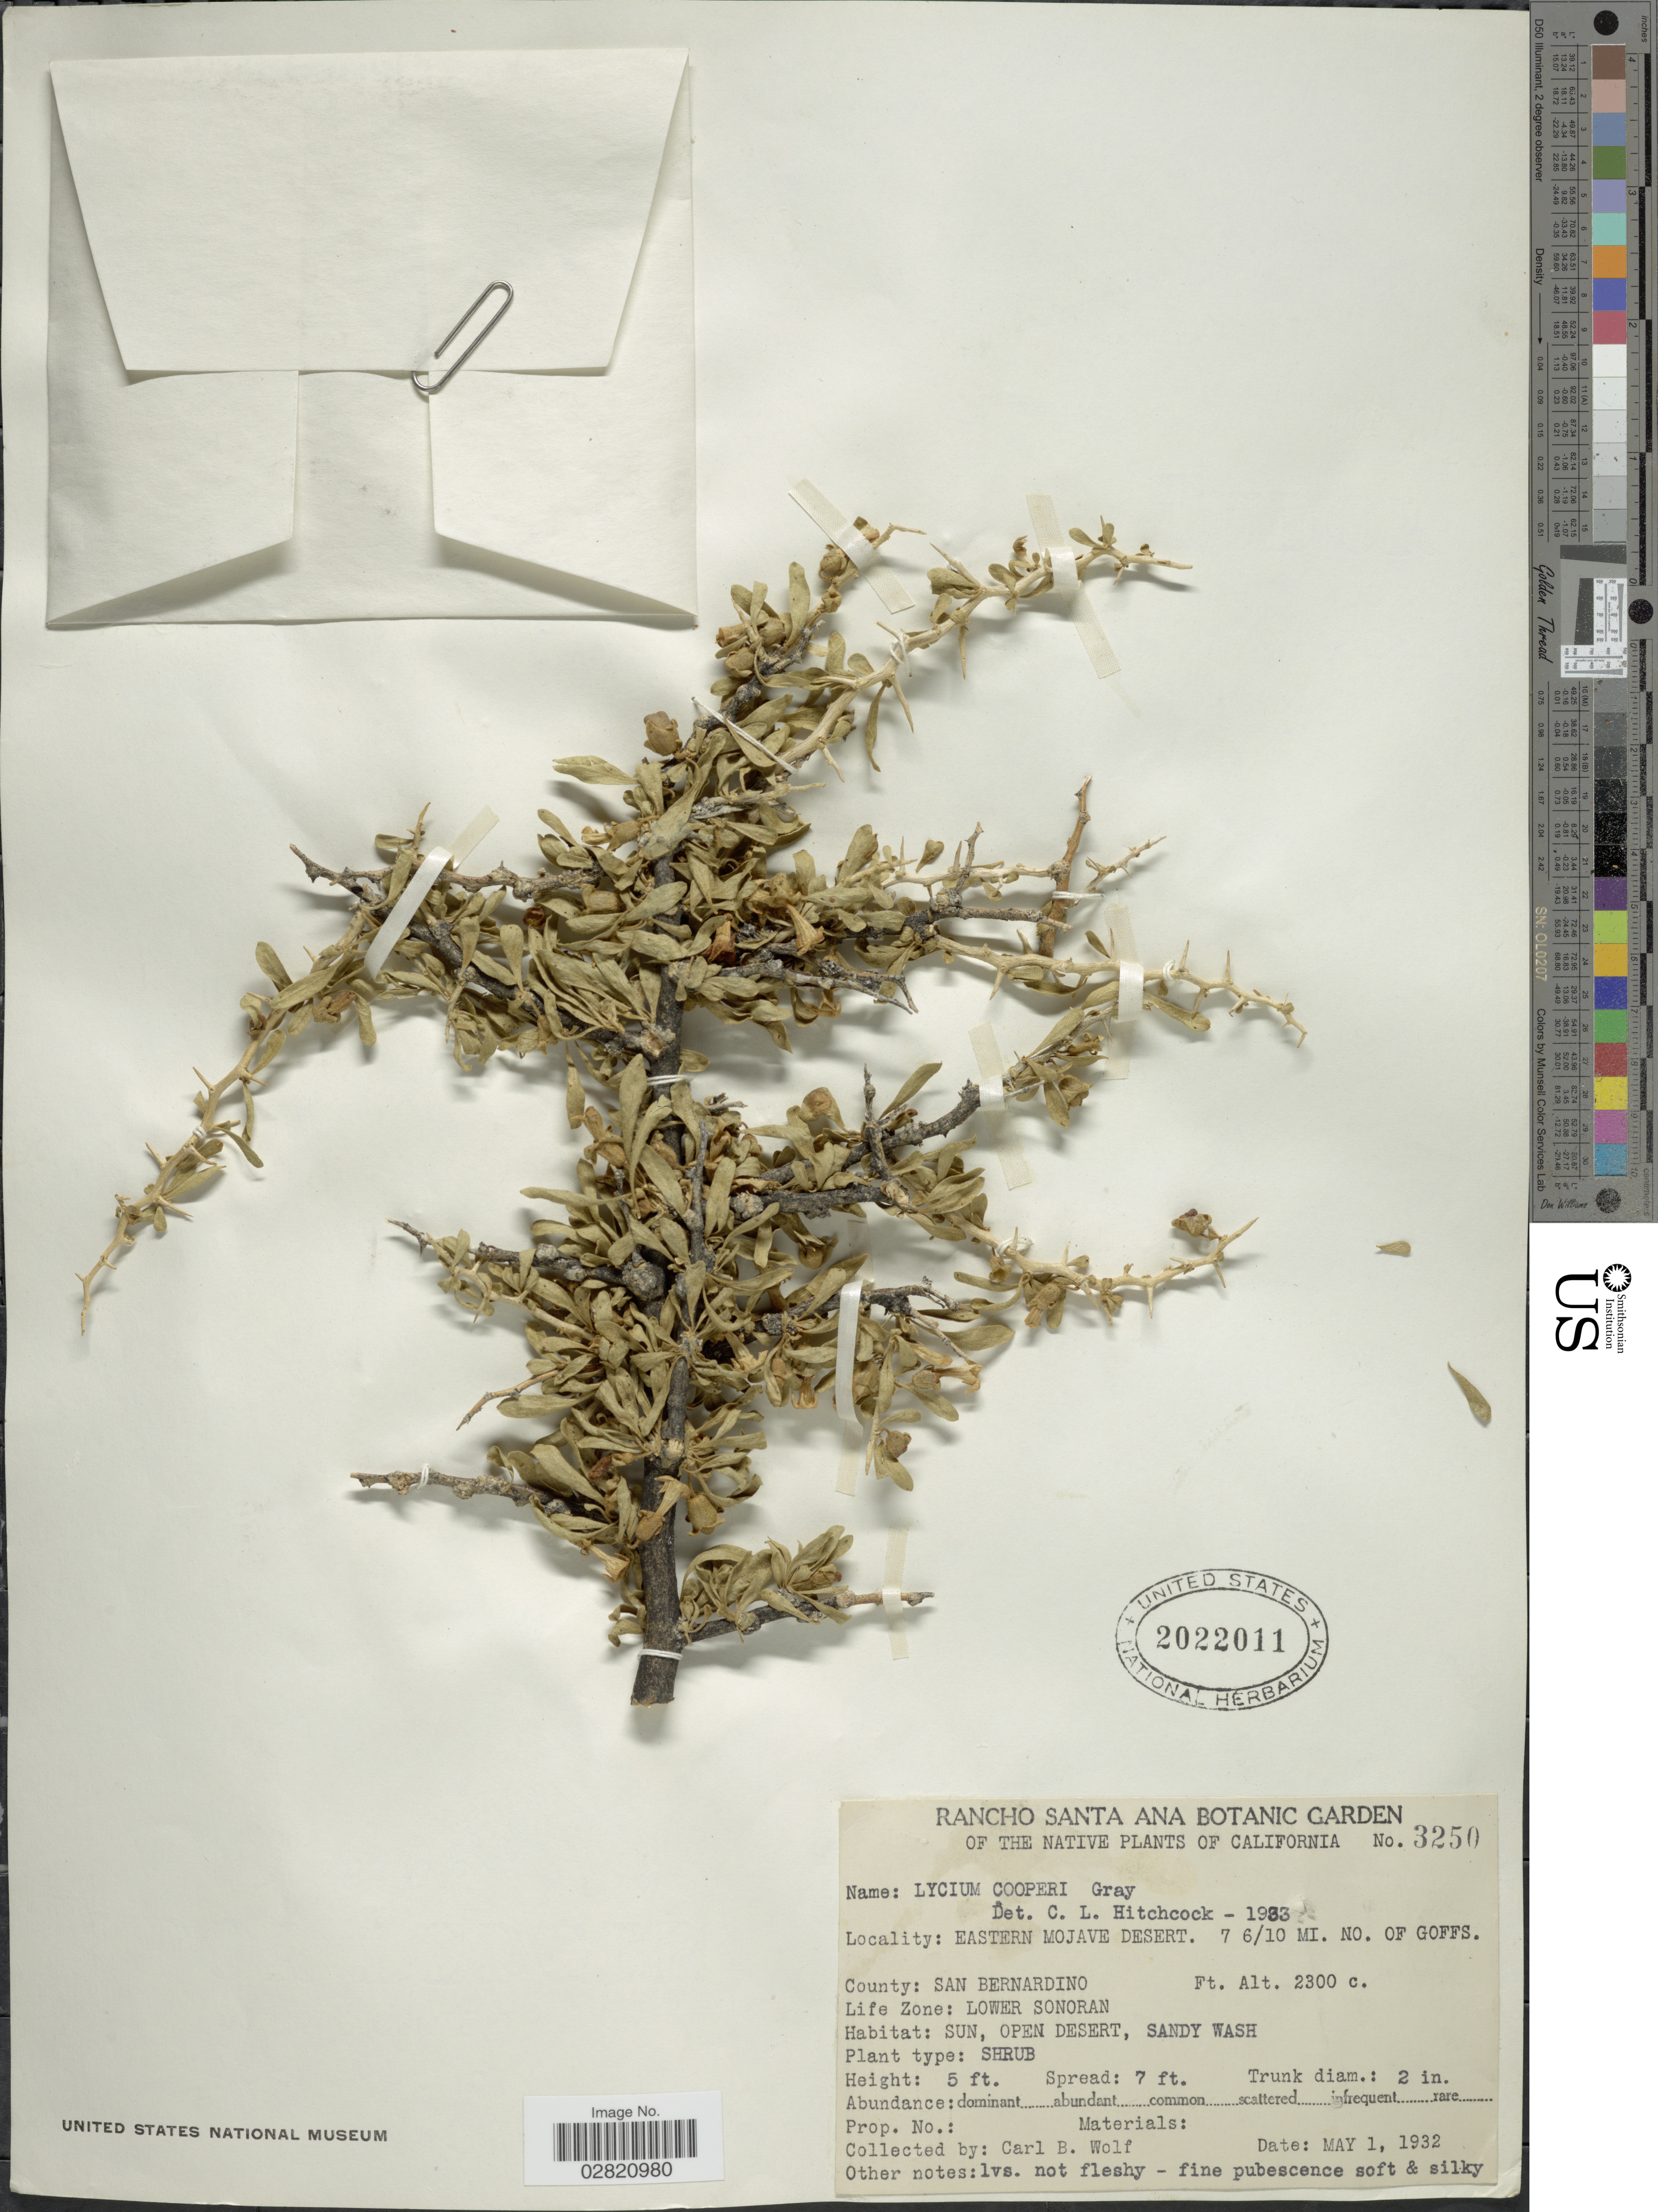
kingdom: Plantae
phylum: Tracheophyta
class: Magnoliopsida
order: Solanales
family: Solanaceae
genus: Lycium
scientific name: Lycium cooperi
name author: A. Gray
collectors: C. B. Wolf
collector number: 3250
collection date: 1932-05-01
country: United States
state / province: California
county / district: San Bernardino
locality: Eastern Mojave Desert, 7 6/10 mi. No. of Goffs, County: San Bernardino.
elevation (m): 701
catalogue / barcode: US 2022011